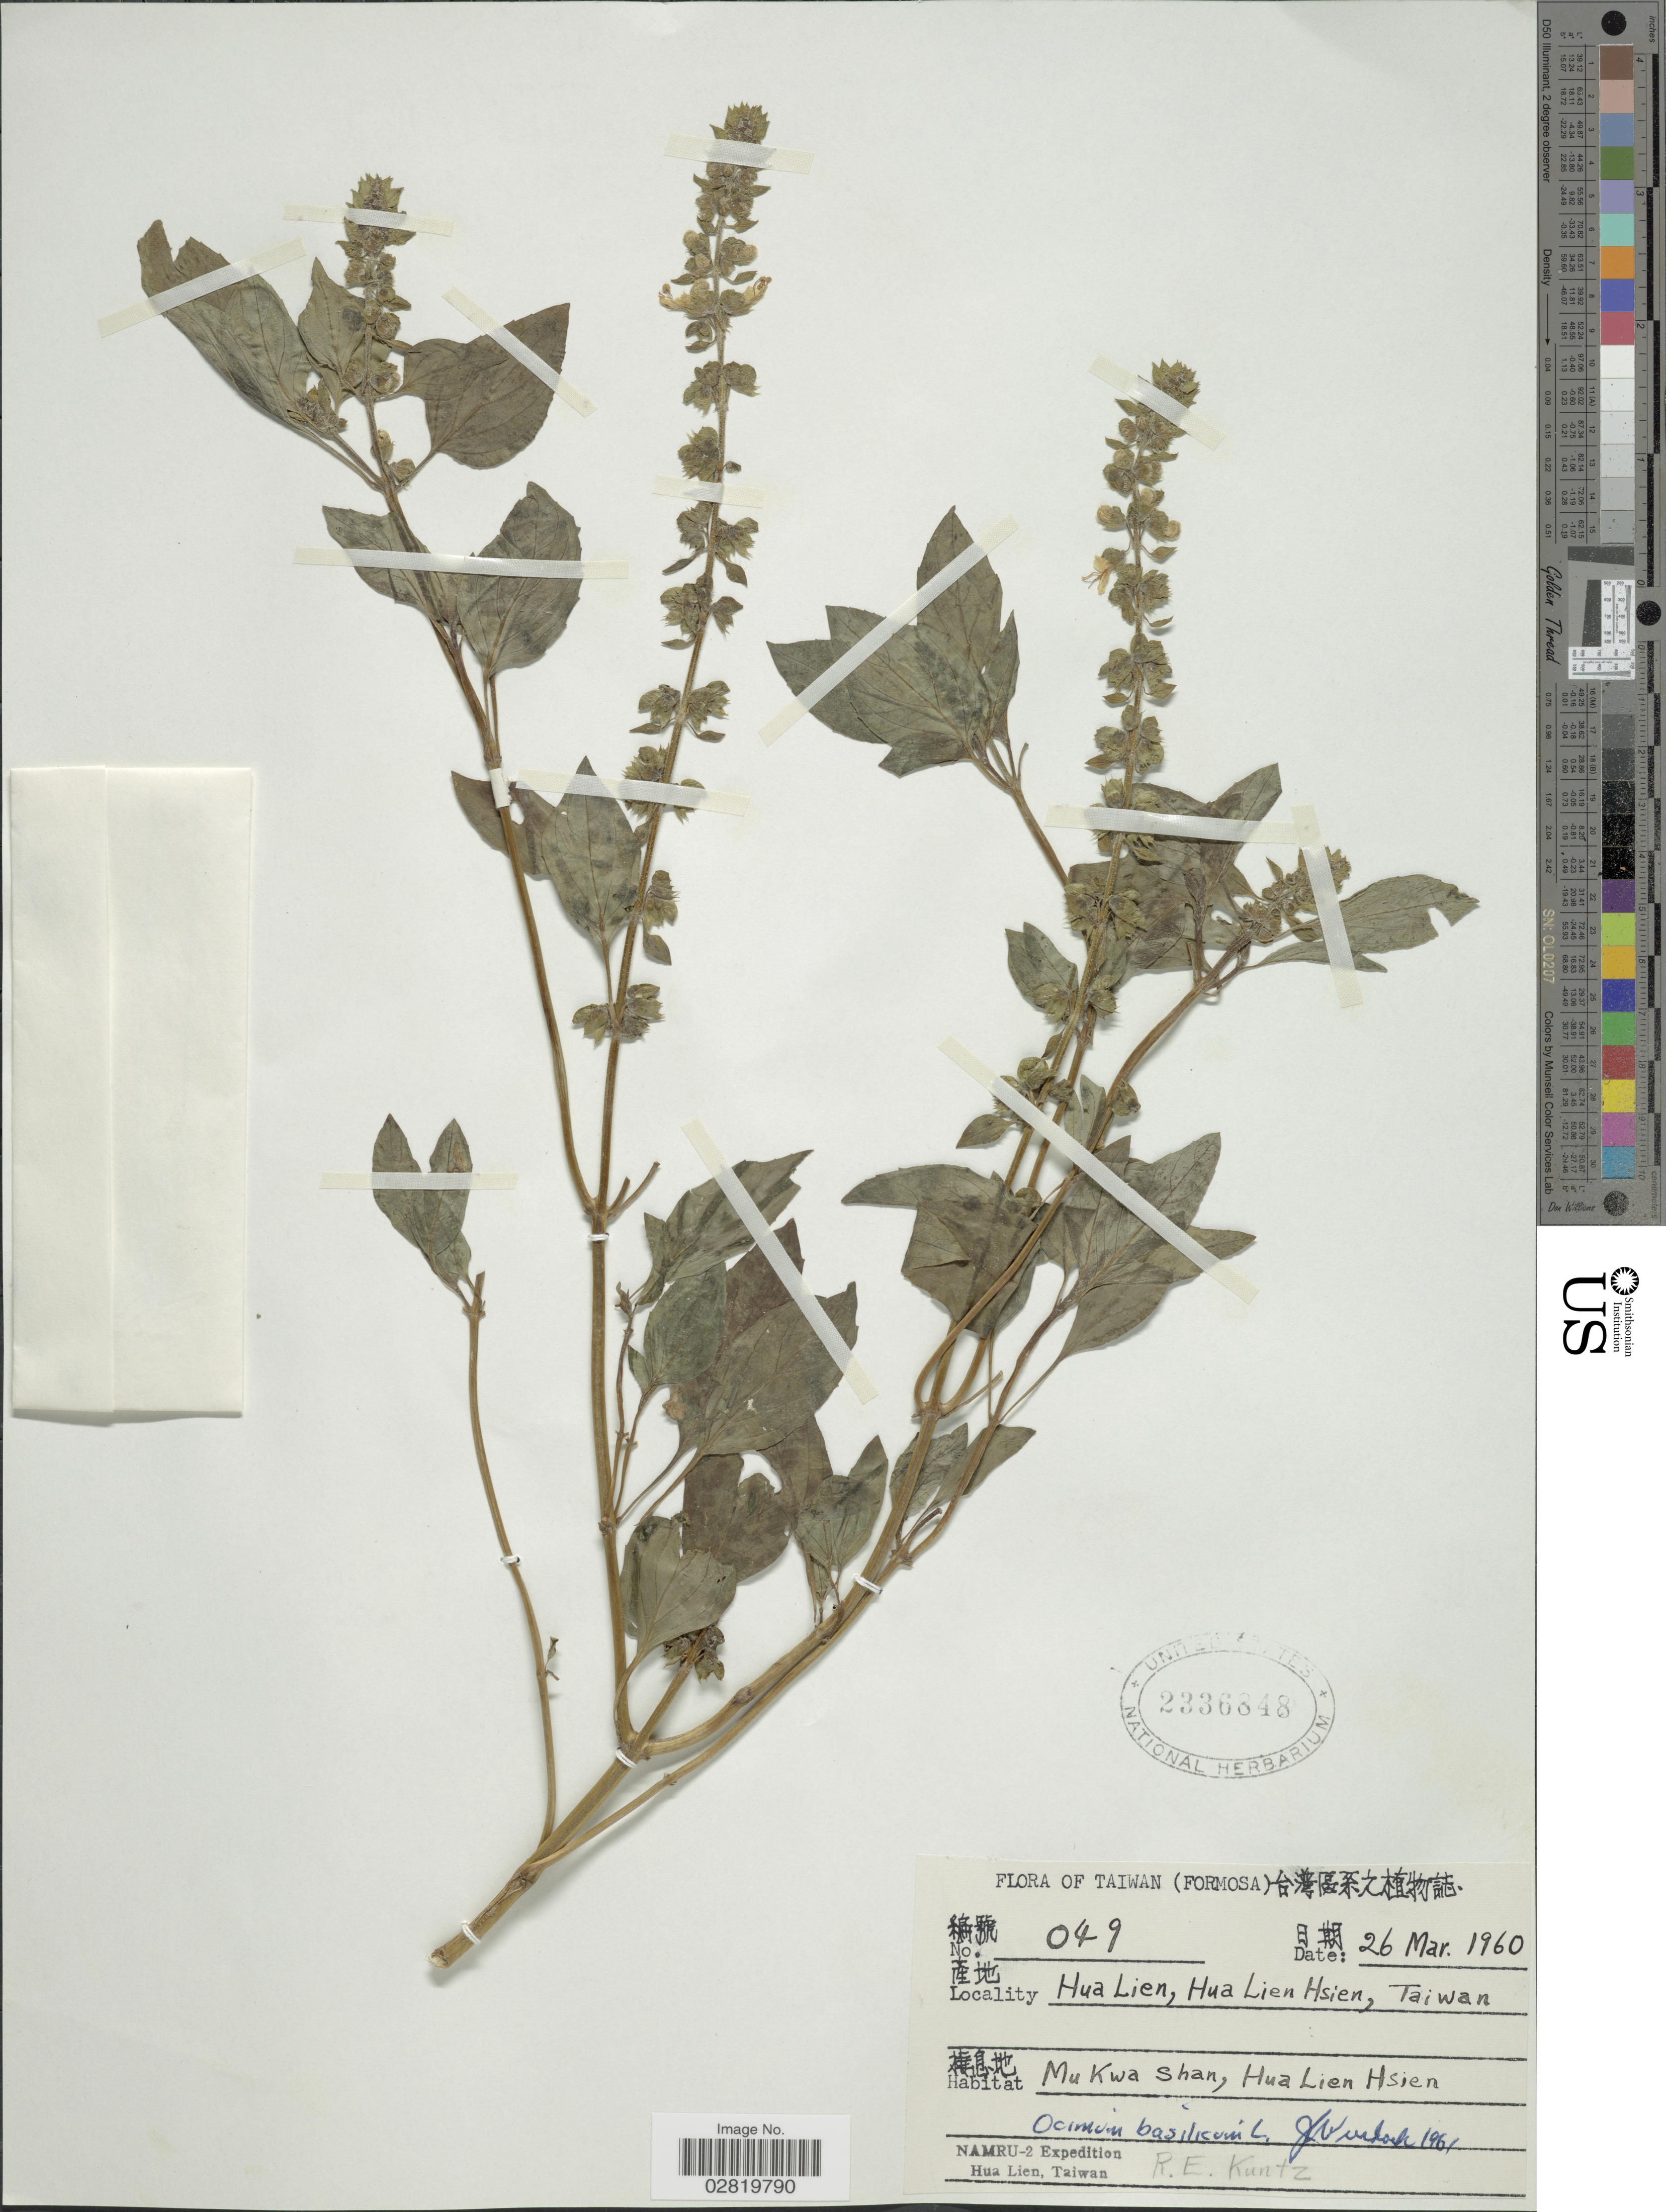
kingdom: Plantae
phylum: Tracheophyta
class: Magnoliopsida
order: Lamiales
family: Lamiaceae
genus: Ocimum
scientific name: Ocimum basilicum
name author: L.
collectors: R. E. Kuntz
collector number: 049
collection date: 1960-03-26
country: Taiwan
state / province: Hualien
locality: Hua Lien, Hua Lien Hsien, Taiwan, Mu Kwa Shan, Hua Lien Hsien, (Formosa).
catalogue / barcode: US 2336848